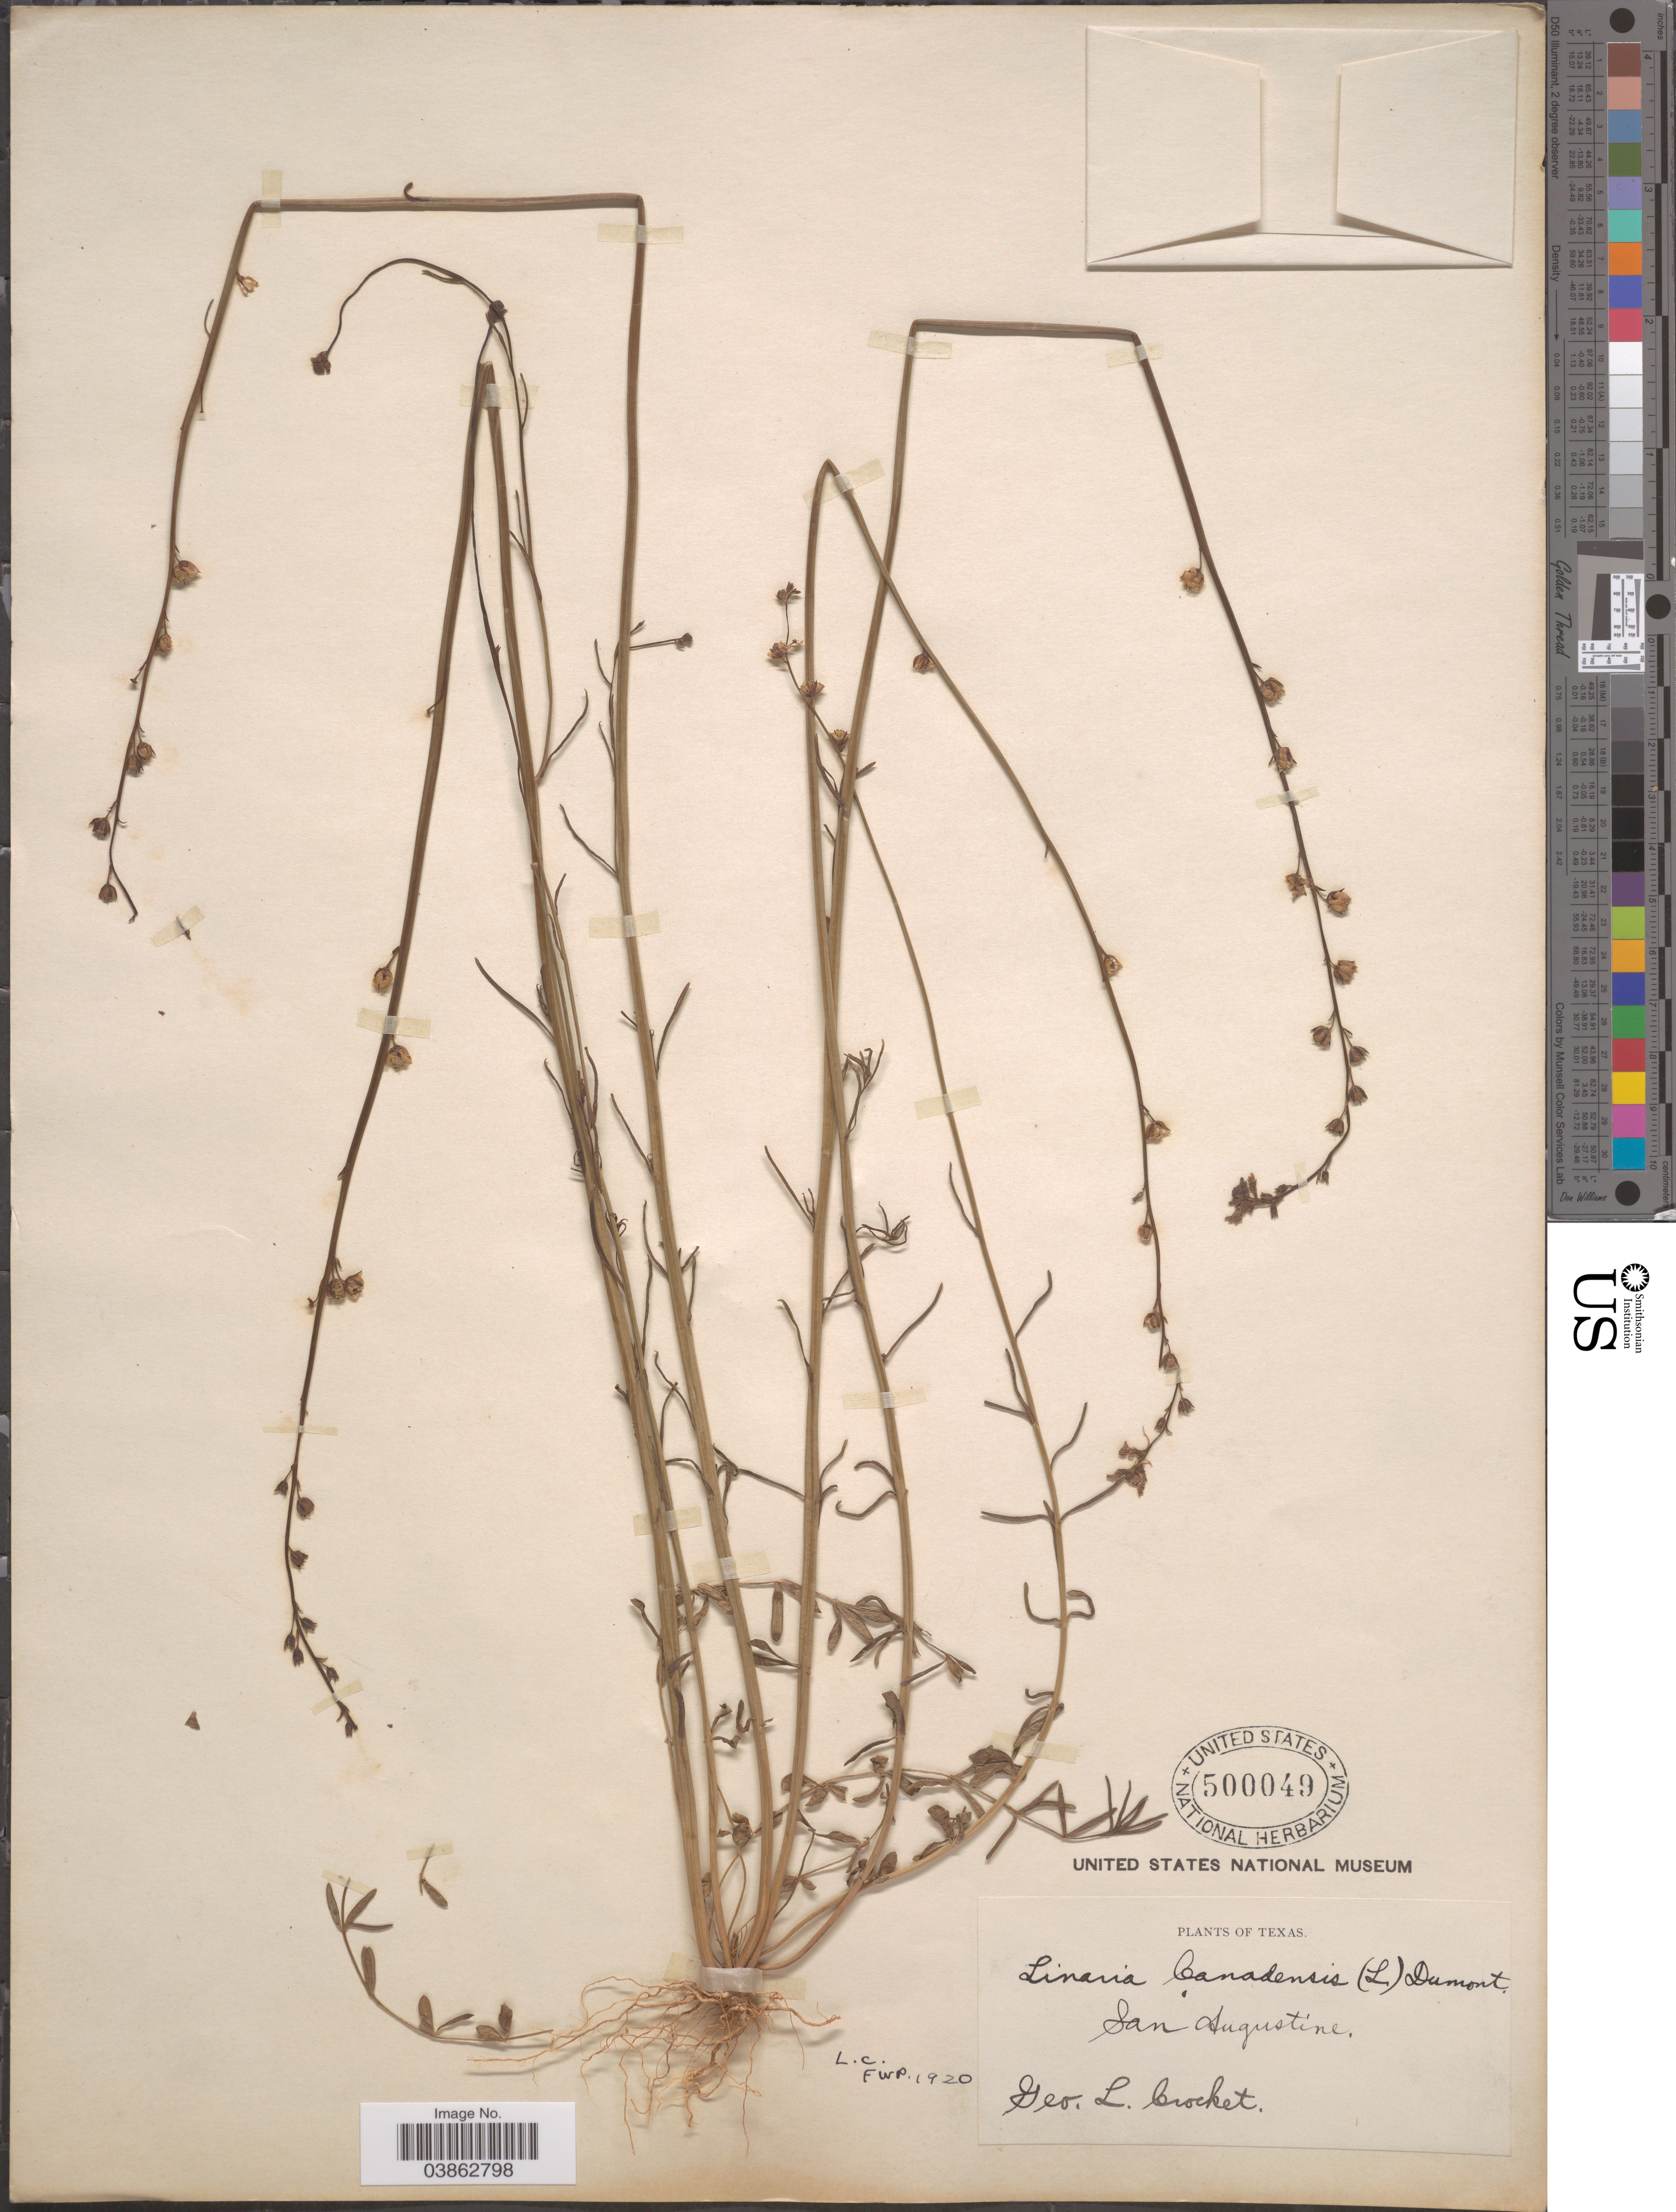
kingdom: Plantae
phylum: Tracheophyta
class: Magnoliopsida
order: Lamiales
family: Plantaginaceae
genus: Linaria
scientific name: Linaria canadensis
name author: (L.) Dum. Cours.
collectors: G. Crocket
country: United States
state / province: Texas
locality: San Augustine.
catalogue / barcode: US 500049